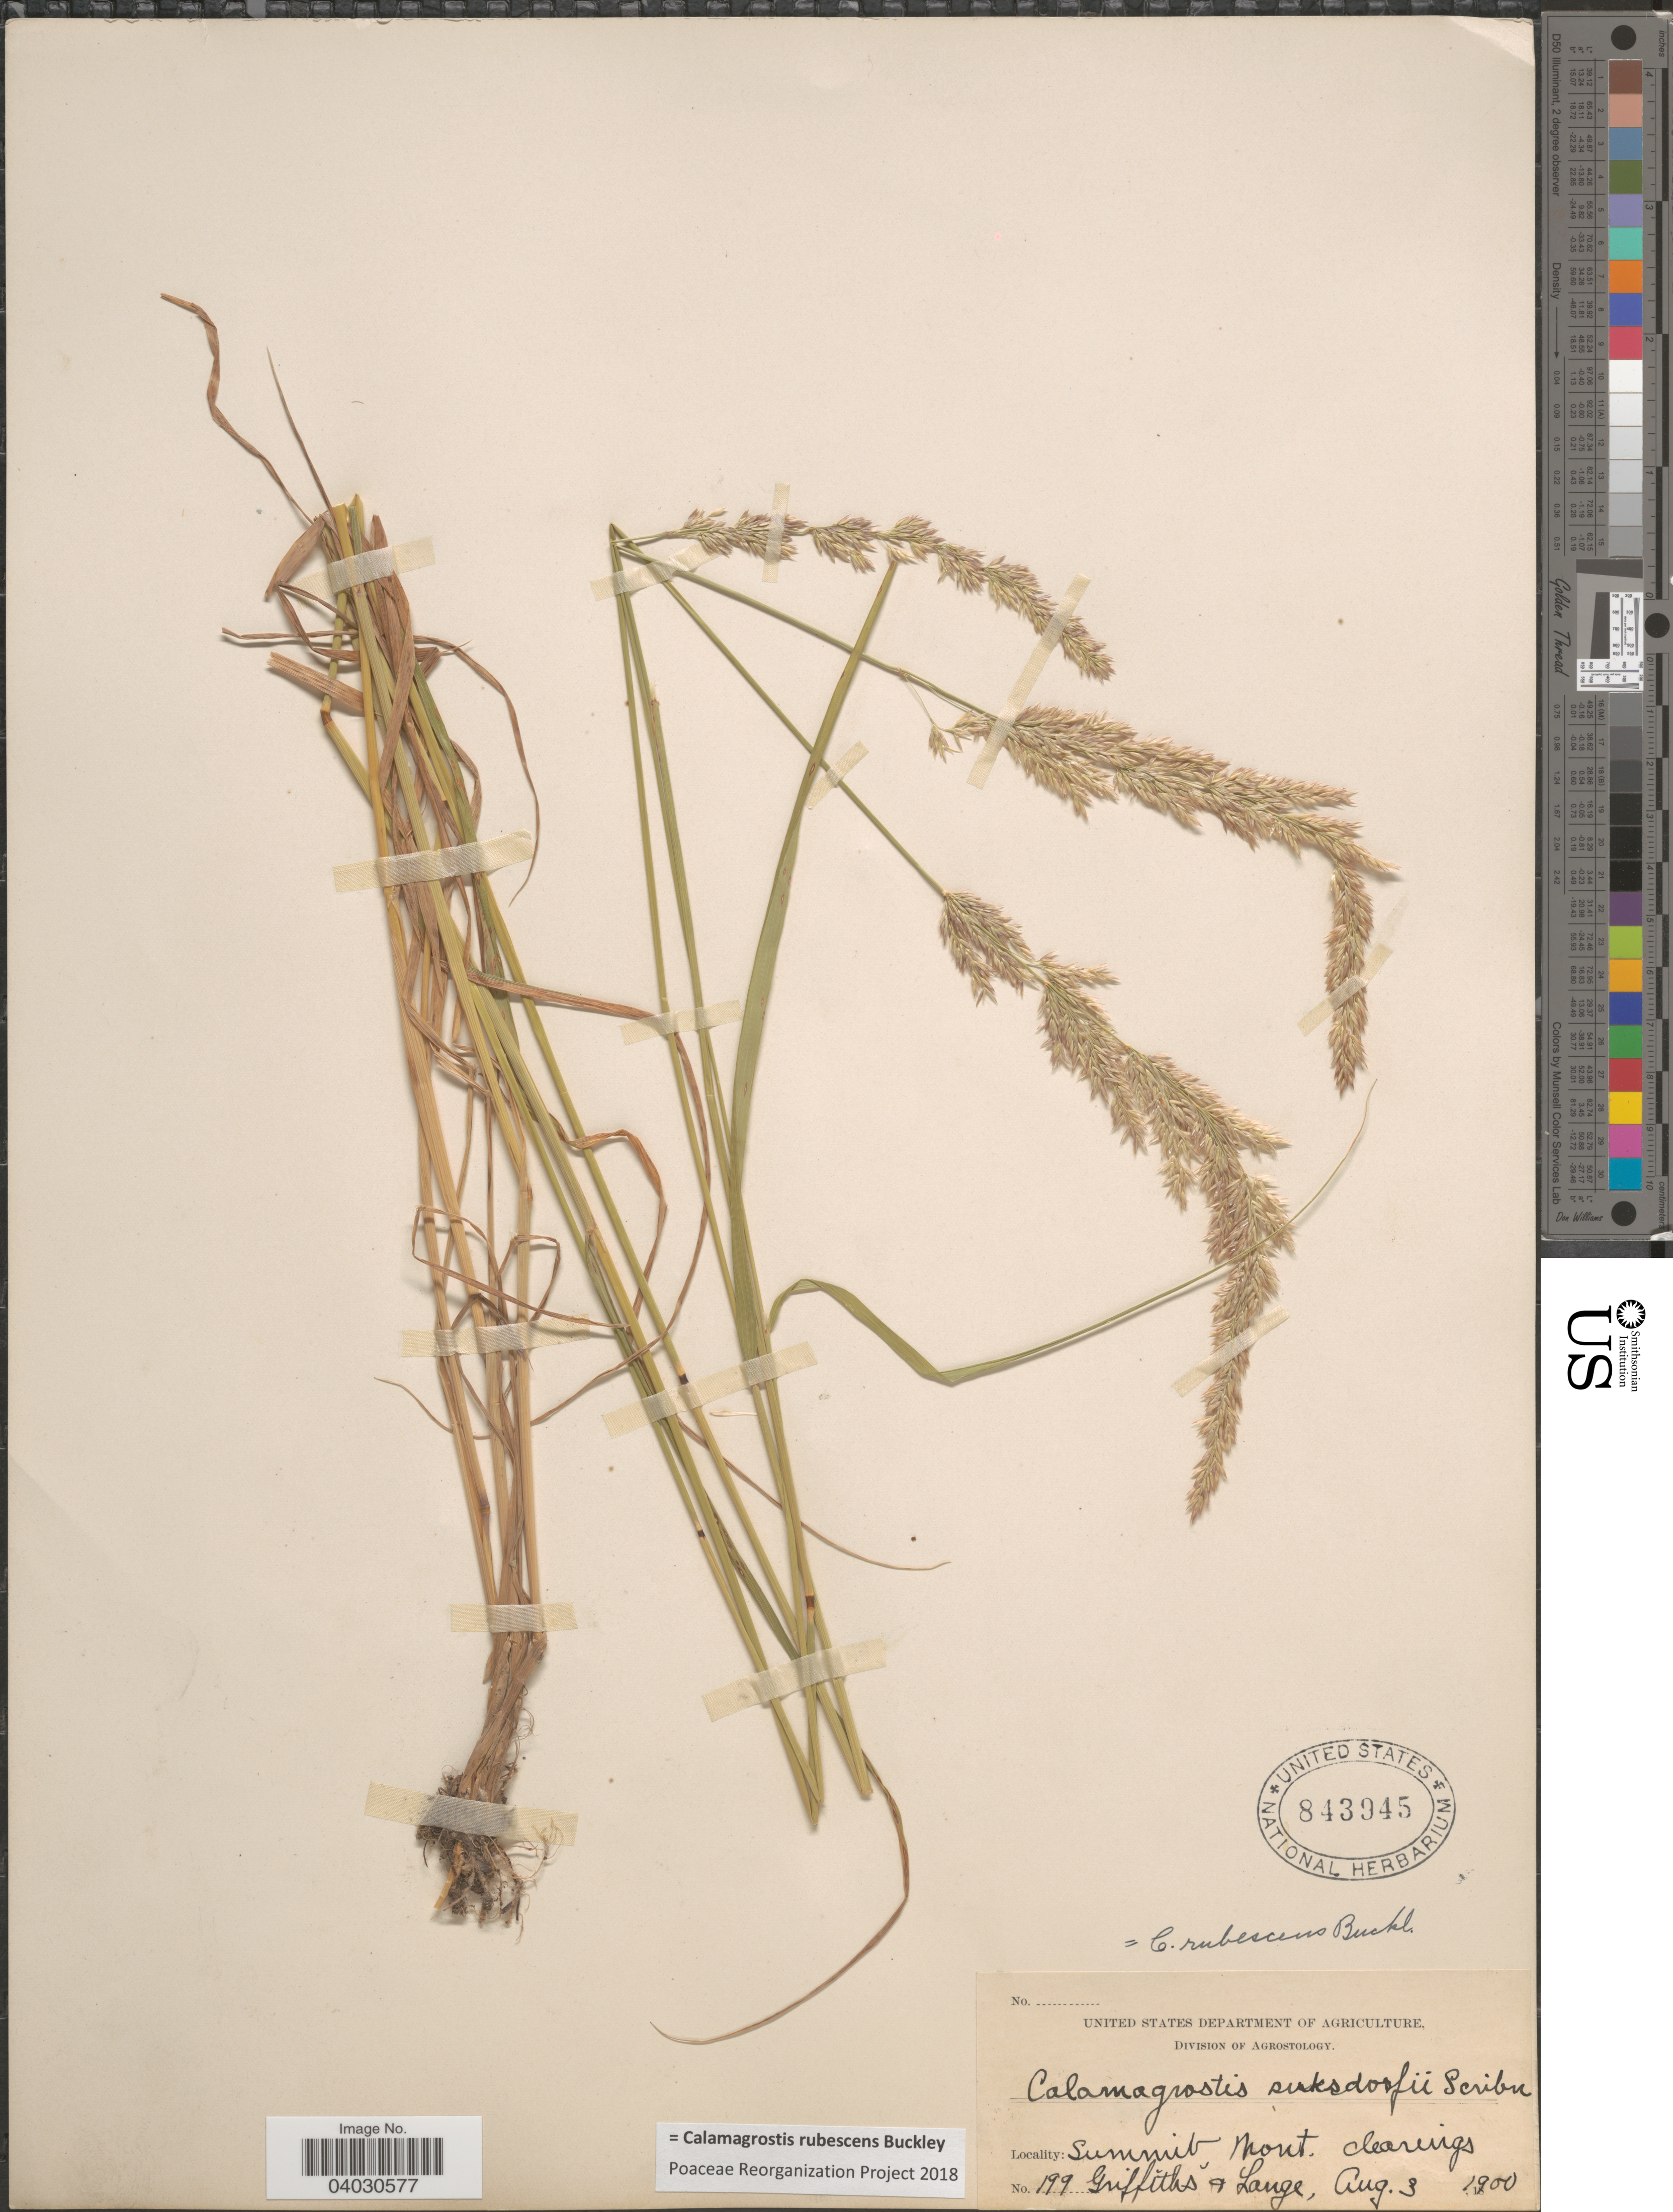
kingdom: Plantae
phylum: Tracheophyta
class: Liliopsida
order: Poales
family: Poaceae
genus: Calamagrostis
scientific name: Calamagrostis rubescens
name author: Buckley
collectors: -- Griffiths & -- Lange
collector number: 199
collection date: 1900-08-03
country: United States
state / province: Montana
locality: Summit Mont. clearings.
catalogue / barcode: US 843945